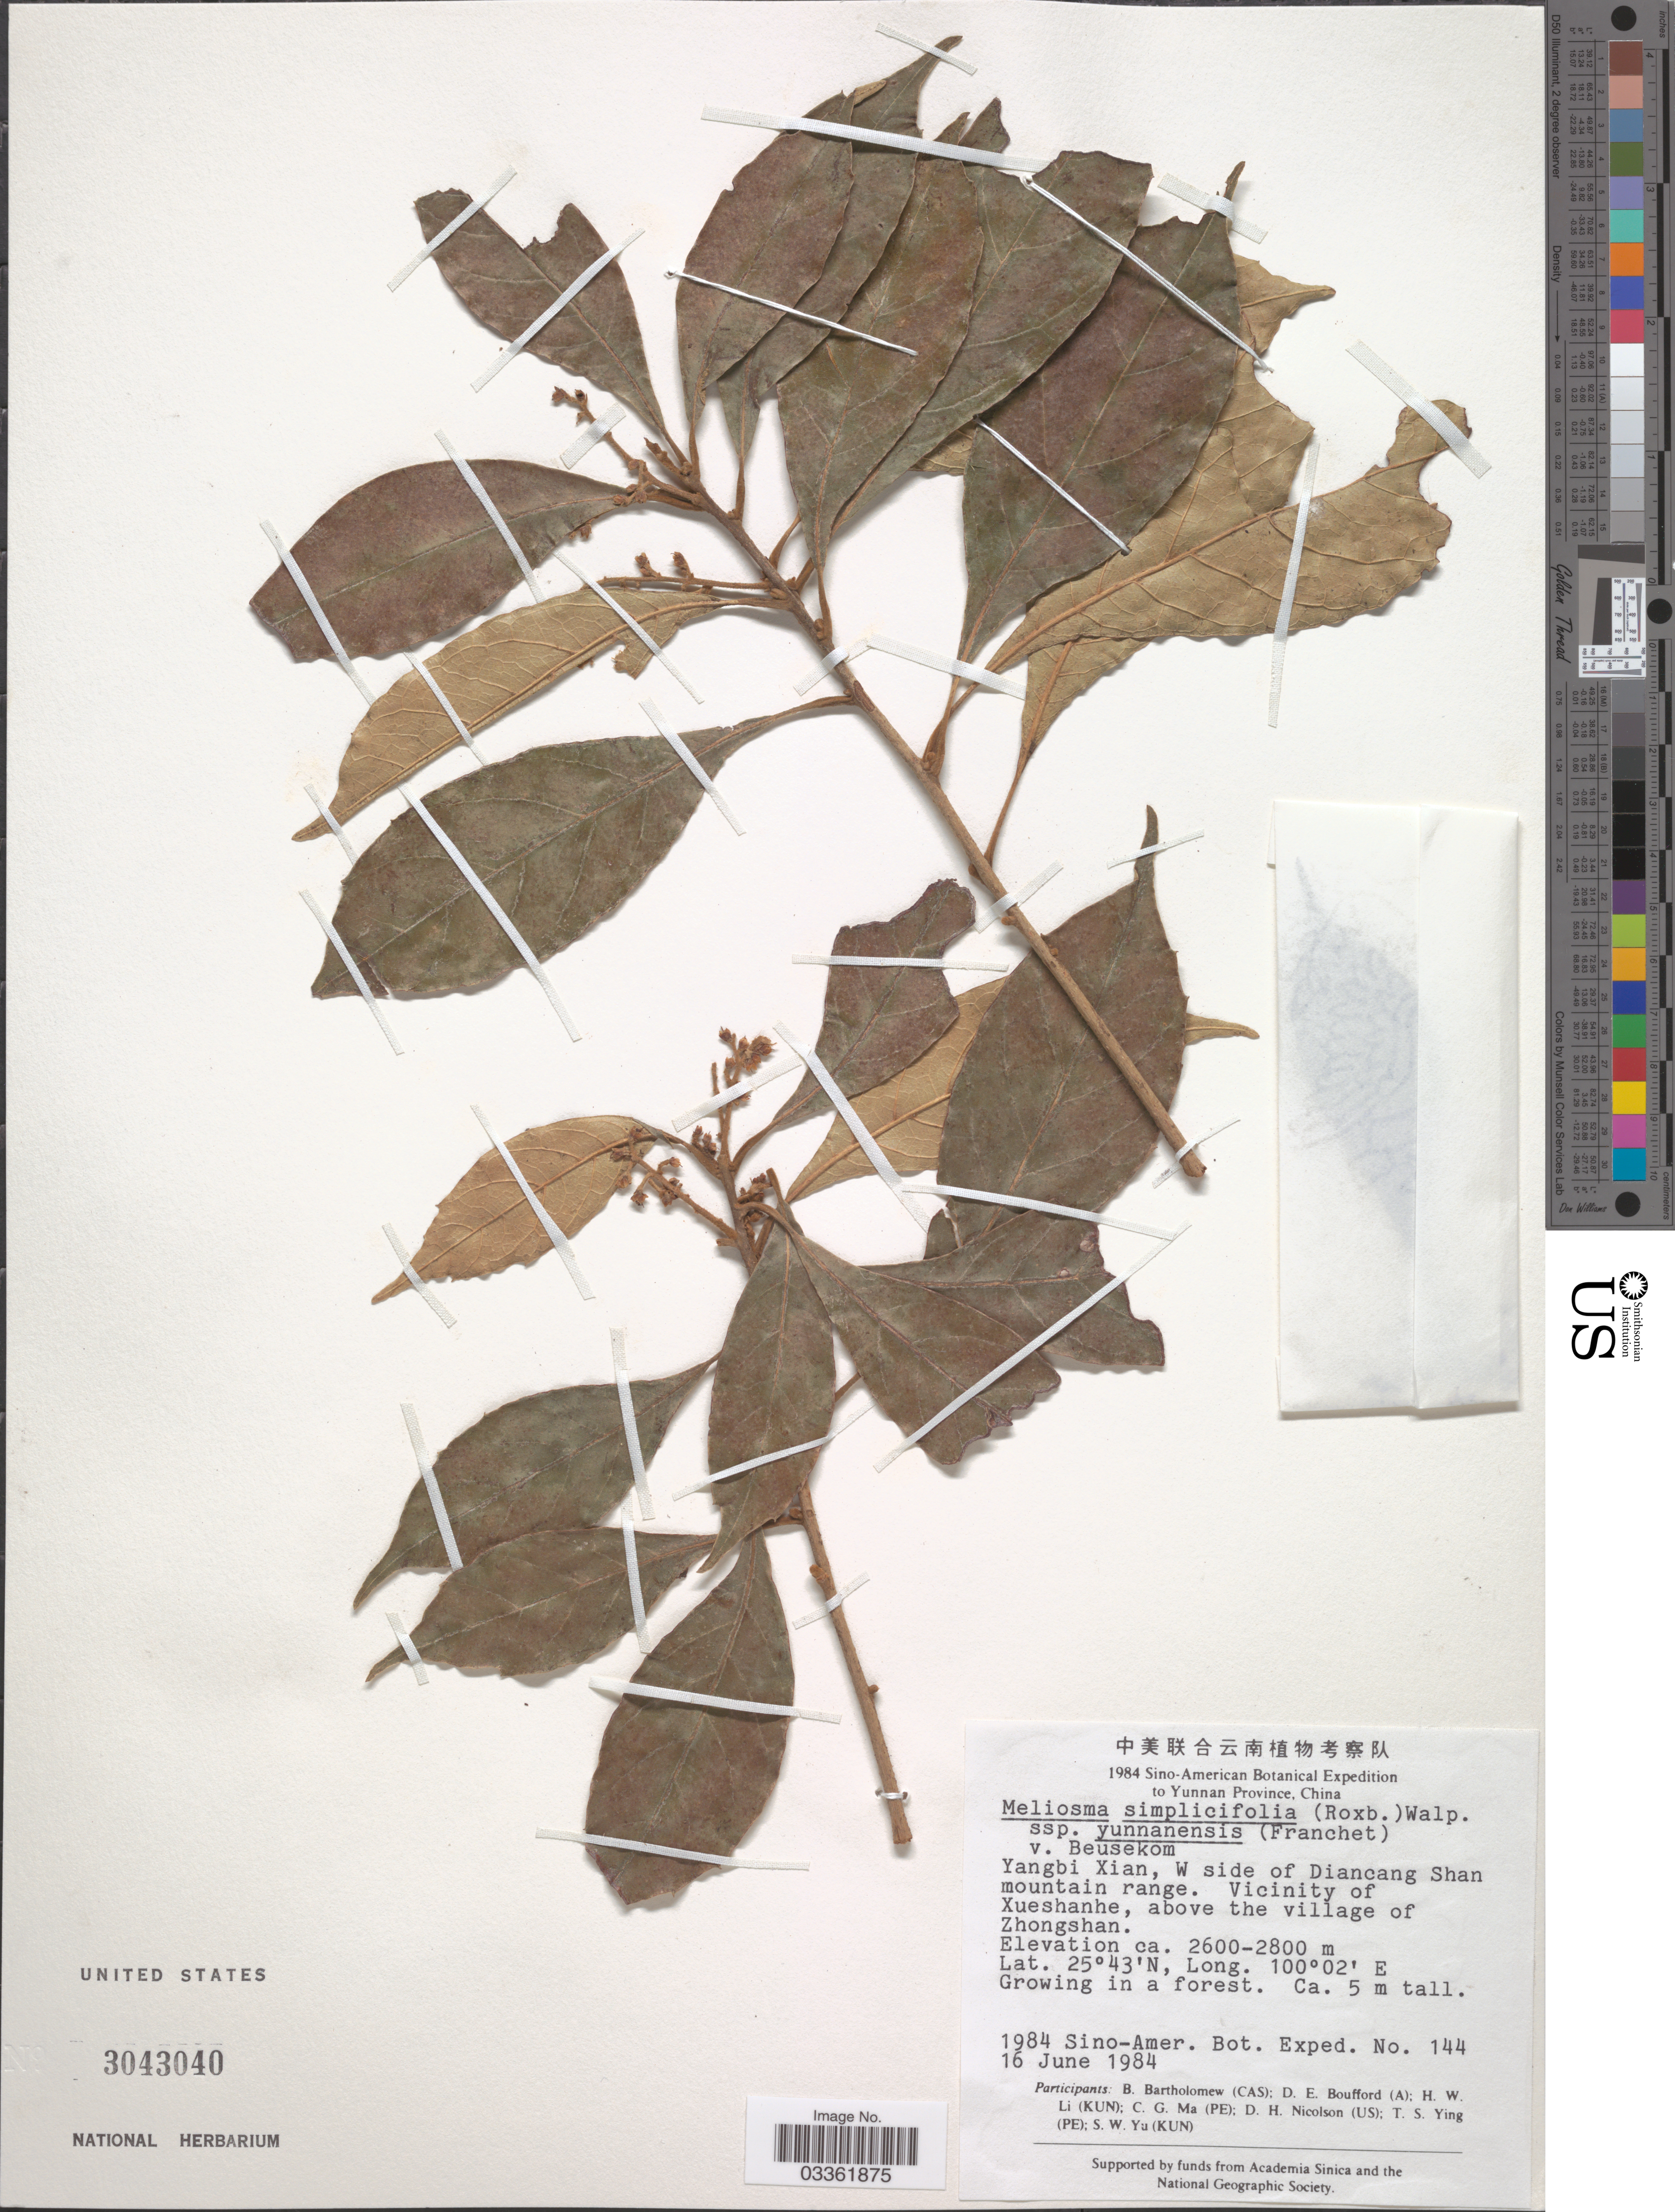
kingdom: Plantae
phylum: Tracheophyta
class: Magnoliopsida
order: Proteales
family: Sabiaceae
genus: Meliosma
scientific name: Meliosma simplicifolia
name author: (Roxb.) Walp.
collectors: Sino-Amer. Bot. Exped. 1984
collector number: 144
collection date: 1984-06-16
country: China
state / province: Yunnan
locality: Yangbi Xian, W side of Diancang Shan mountain range. Vicinity of Xueshanhe, above the village of Zhongshan.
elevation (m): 2600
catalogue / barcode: US 3043040